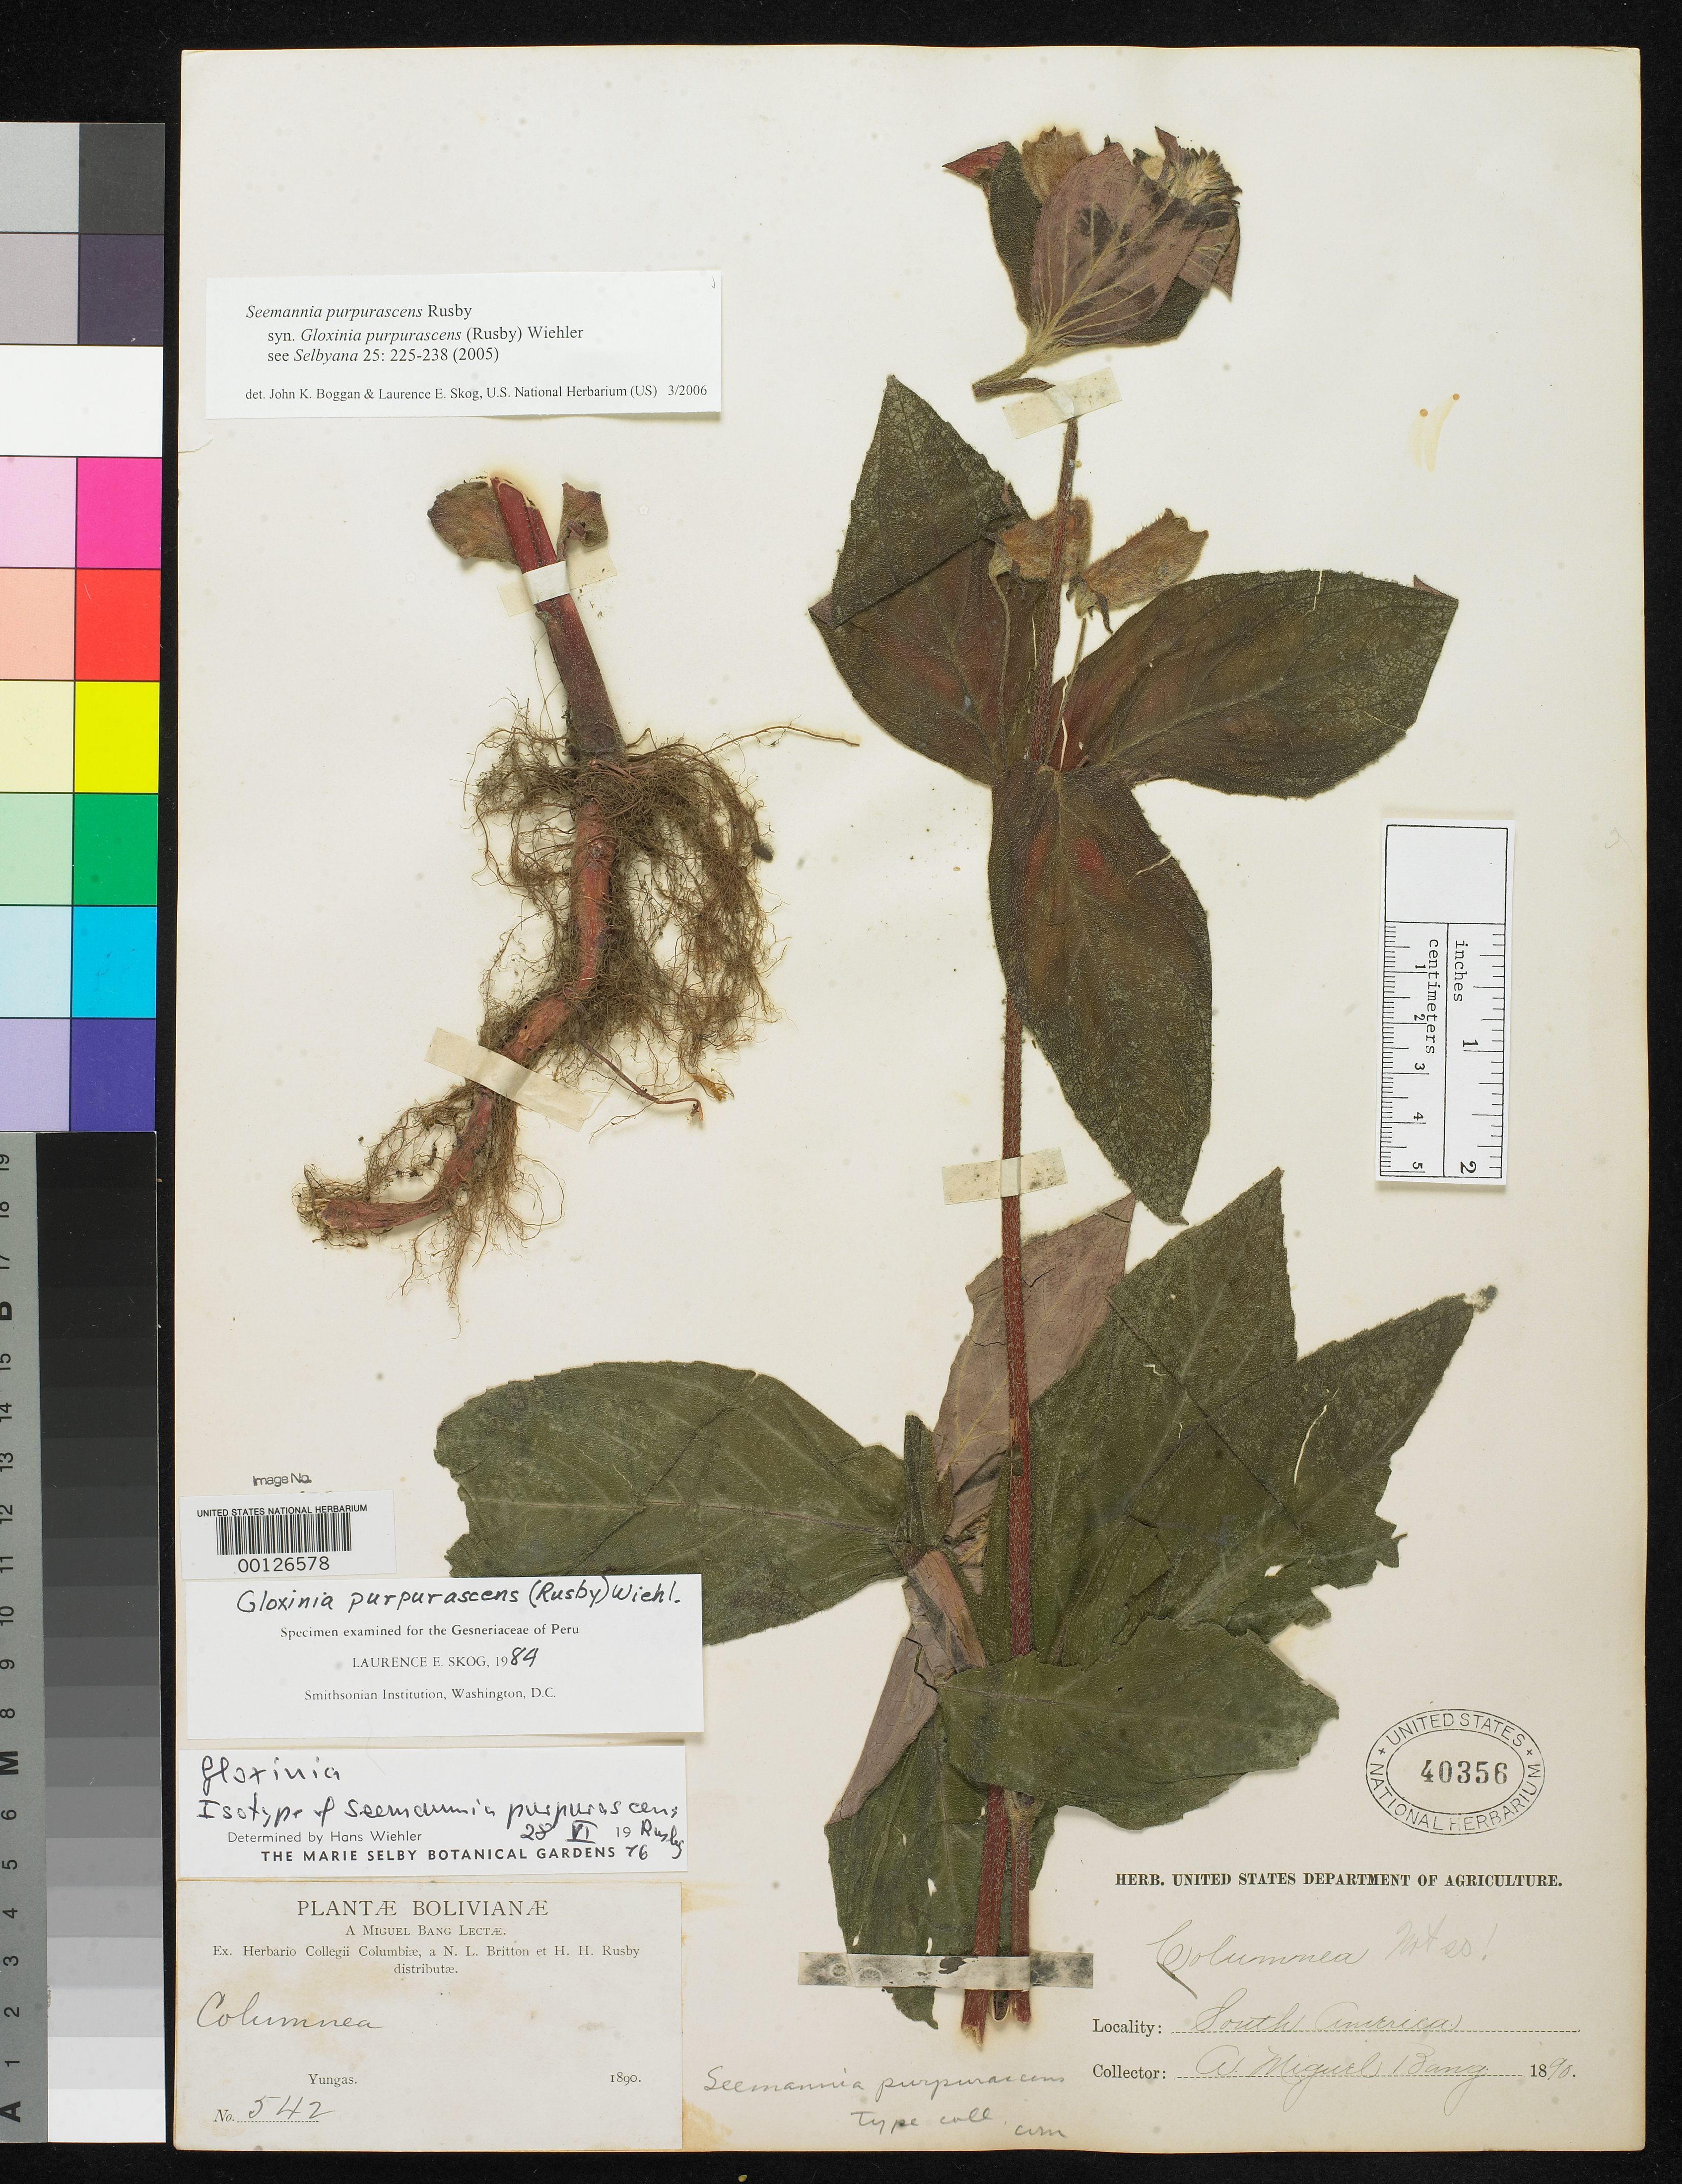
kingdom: Plantae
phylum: Tracheophyta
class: Magnoliopsida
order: Lamiales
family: Gesneriaceae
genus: Seemannia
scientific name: Seemannia purpurascens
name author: Rusby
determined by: Boggan, J. K.; Skog, L. E.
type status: Isotype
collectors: M. Bang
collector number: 542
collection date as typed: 1890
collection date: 1890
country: Bolivia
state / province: La Paz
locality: Yungas.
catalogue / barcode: US 40356